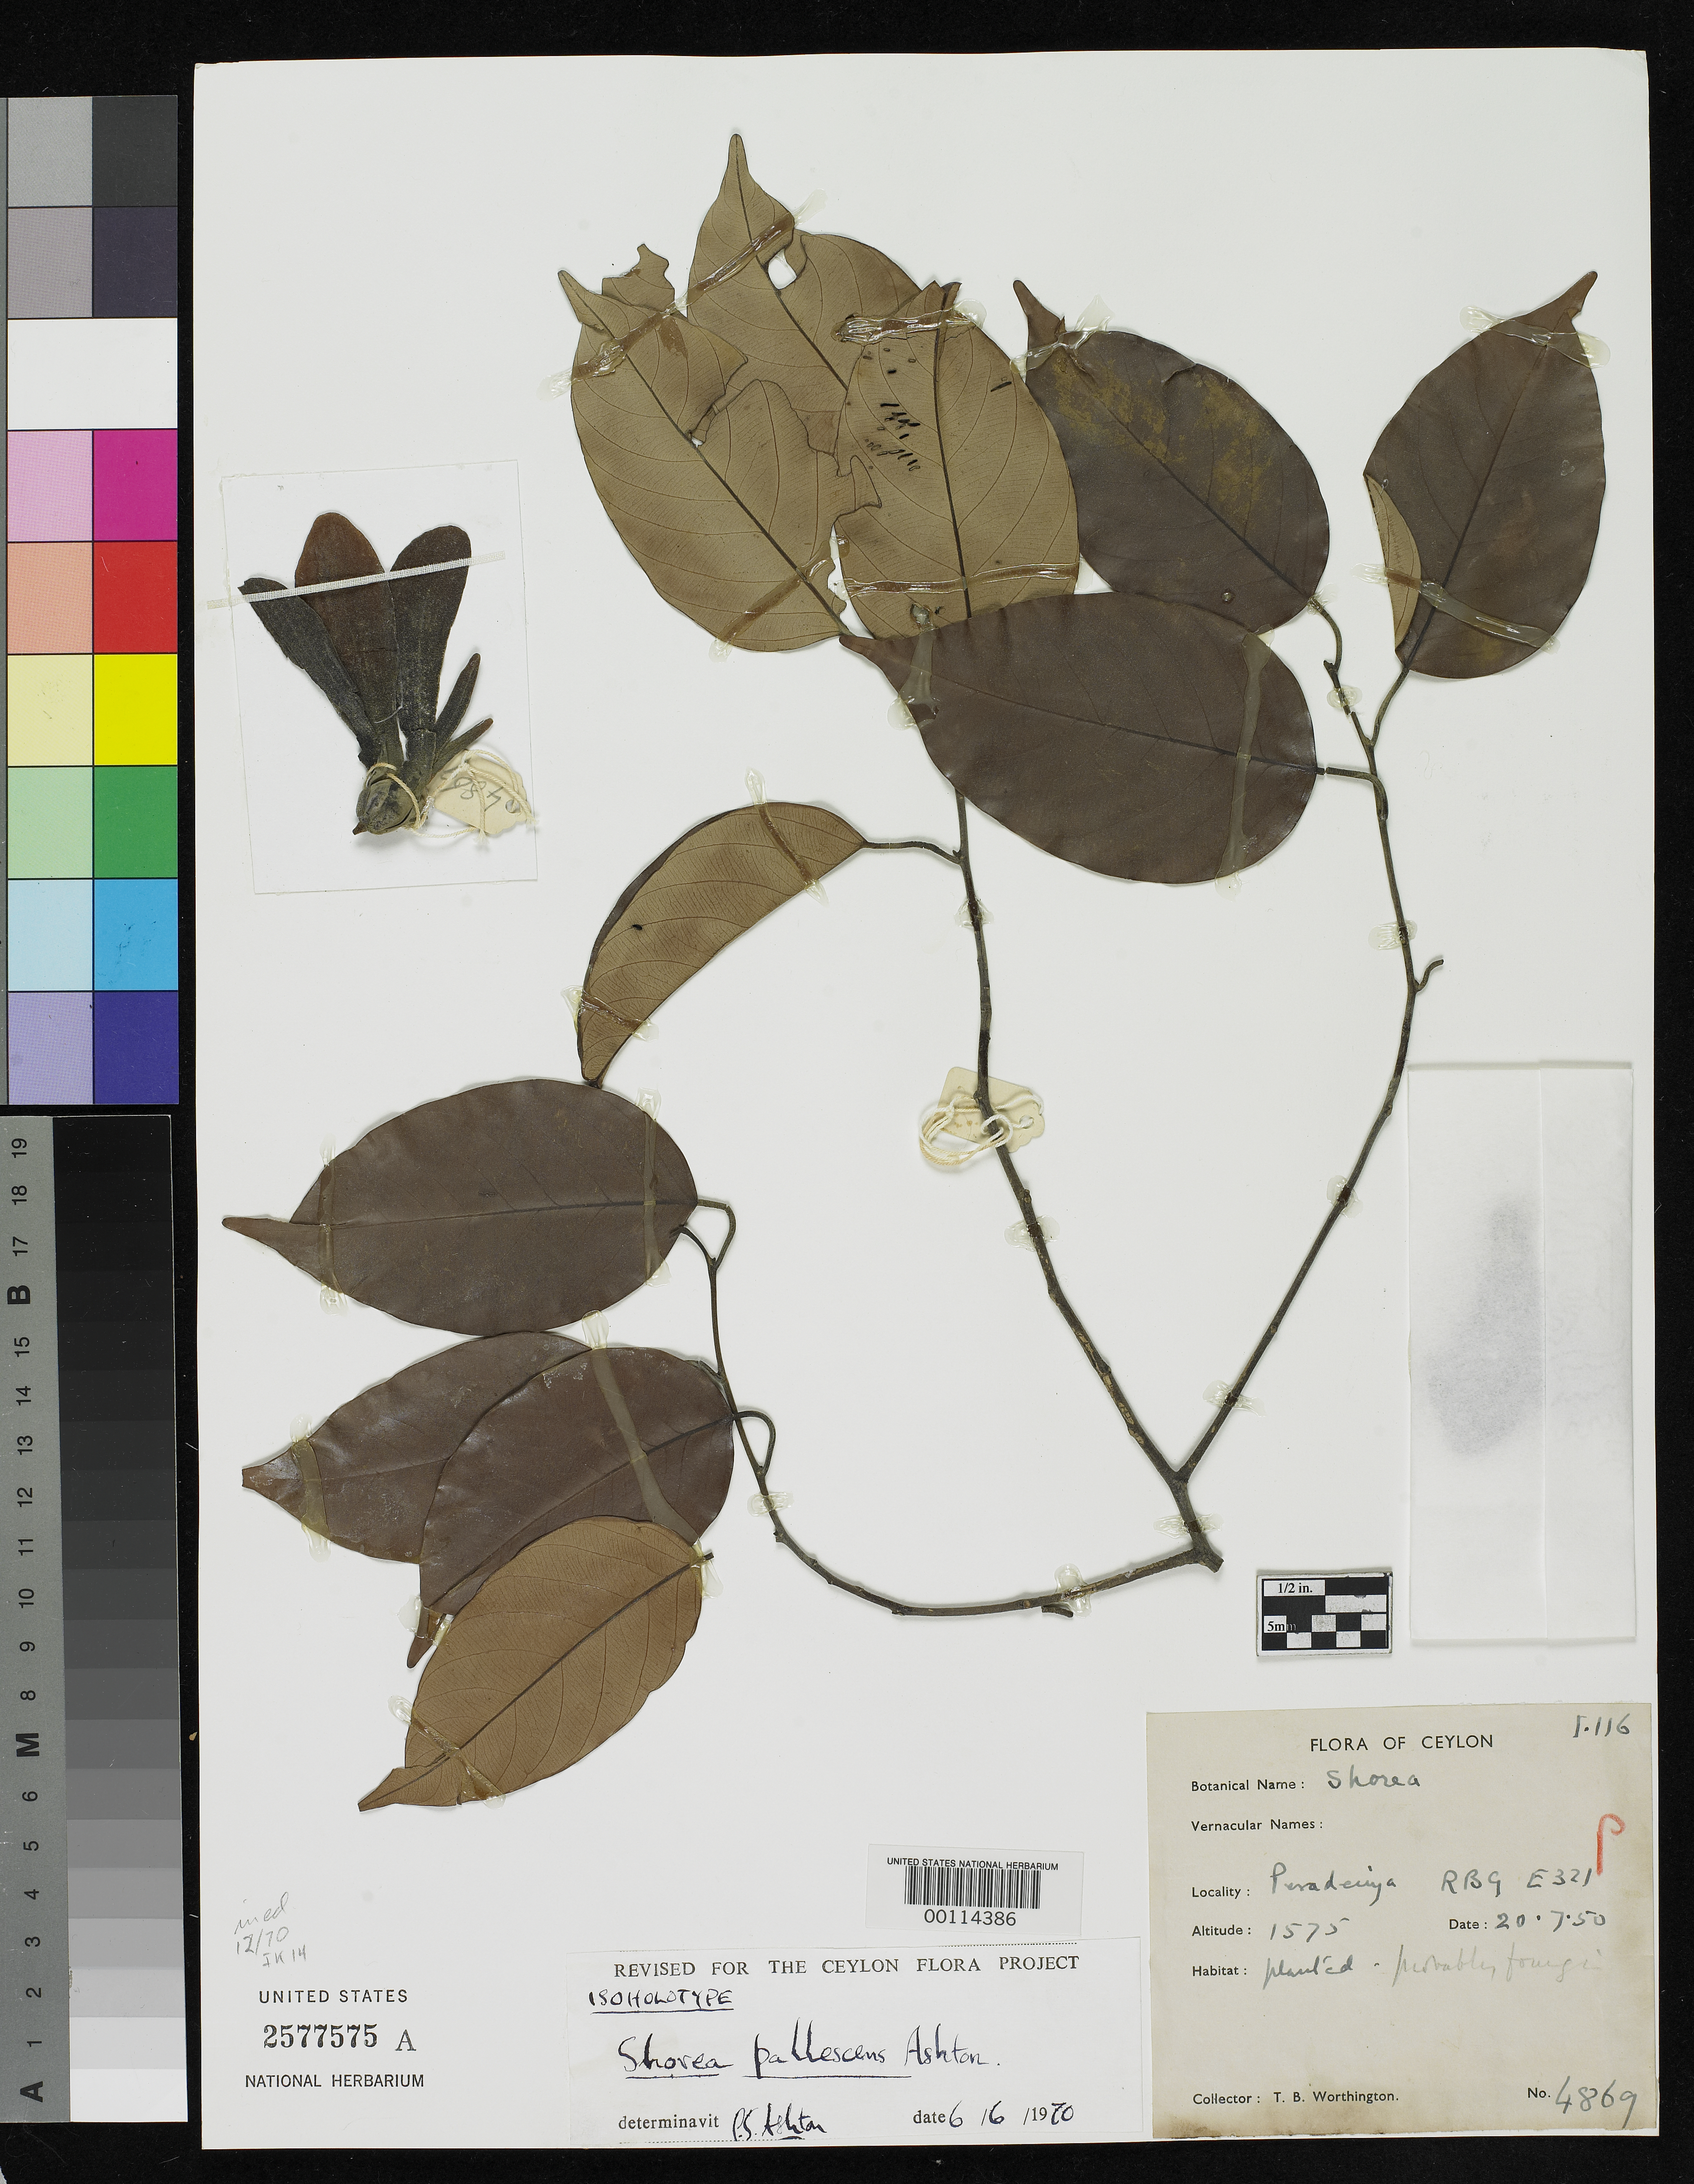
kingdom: Plantae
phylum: Tracheophyta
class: Magnoliopsida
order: Malvales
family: Dipterocarpaceae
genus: Shorea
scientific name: Shorea pallescens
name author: P.S. Ashton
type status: Isotype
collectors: T. Worthington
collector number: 4869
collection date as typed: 16 Jun 1970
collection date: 1970-06-16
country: Sri Lanka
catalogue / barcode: US 2577575A